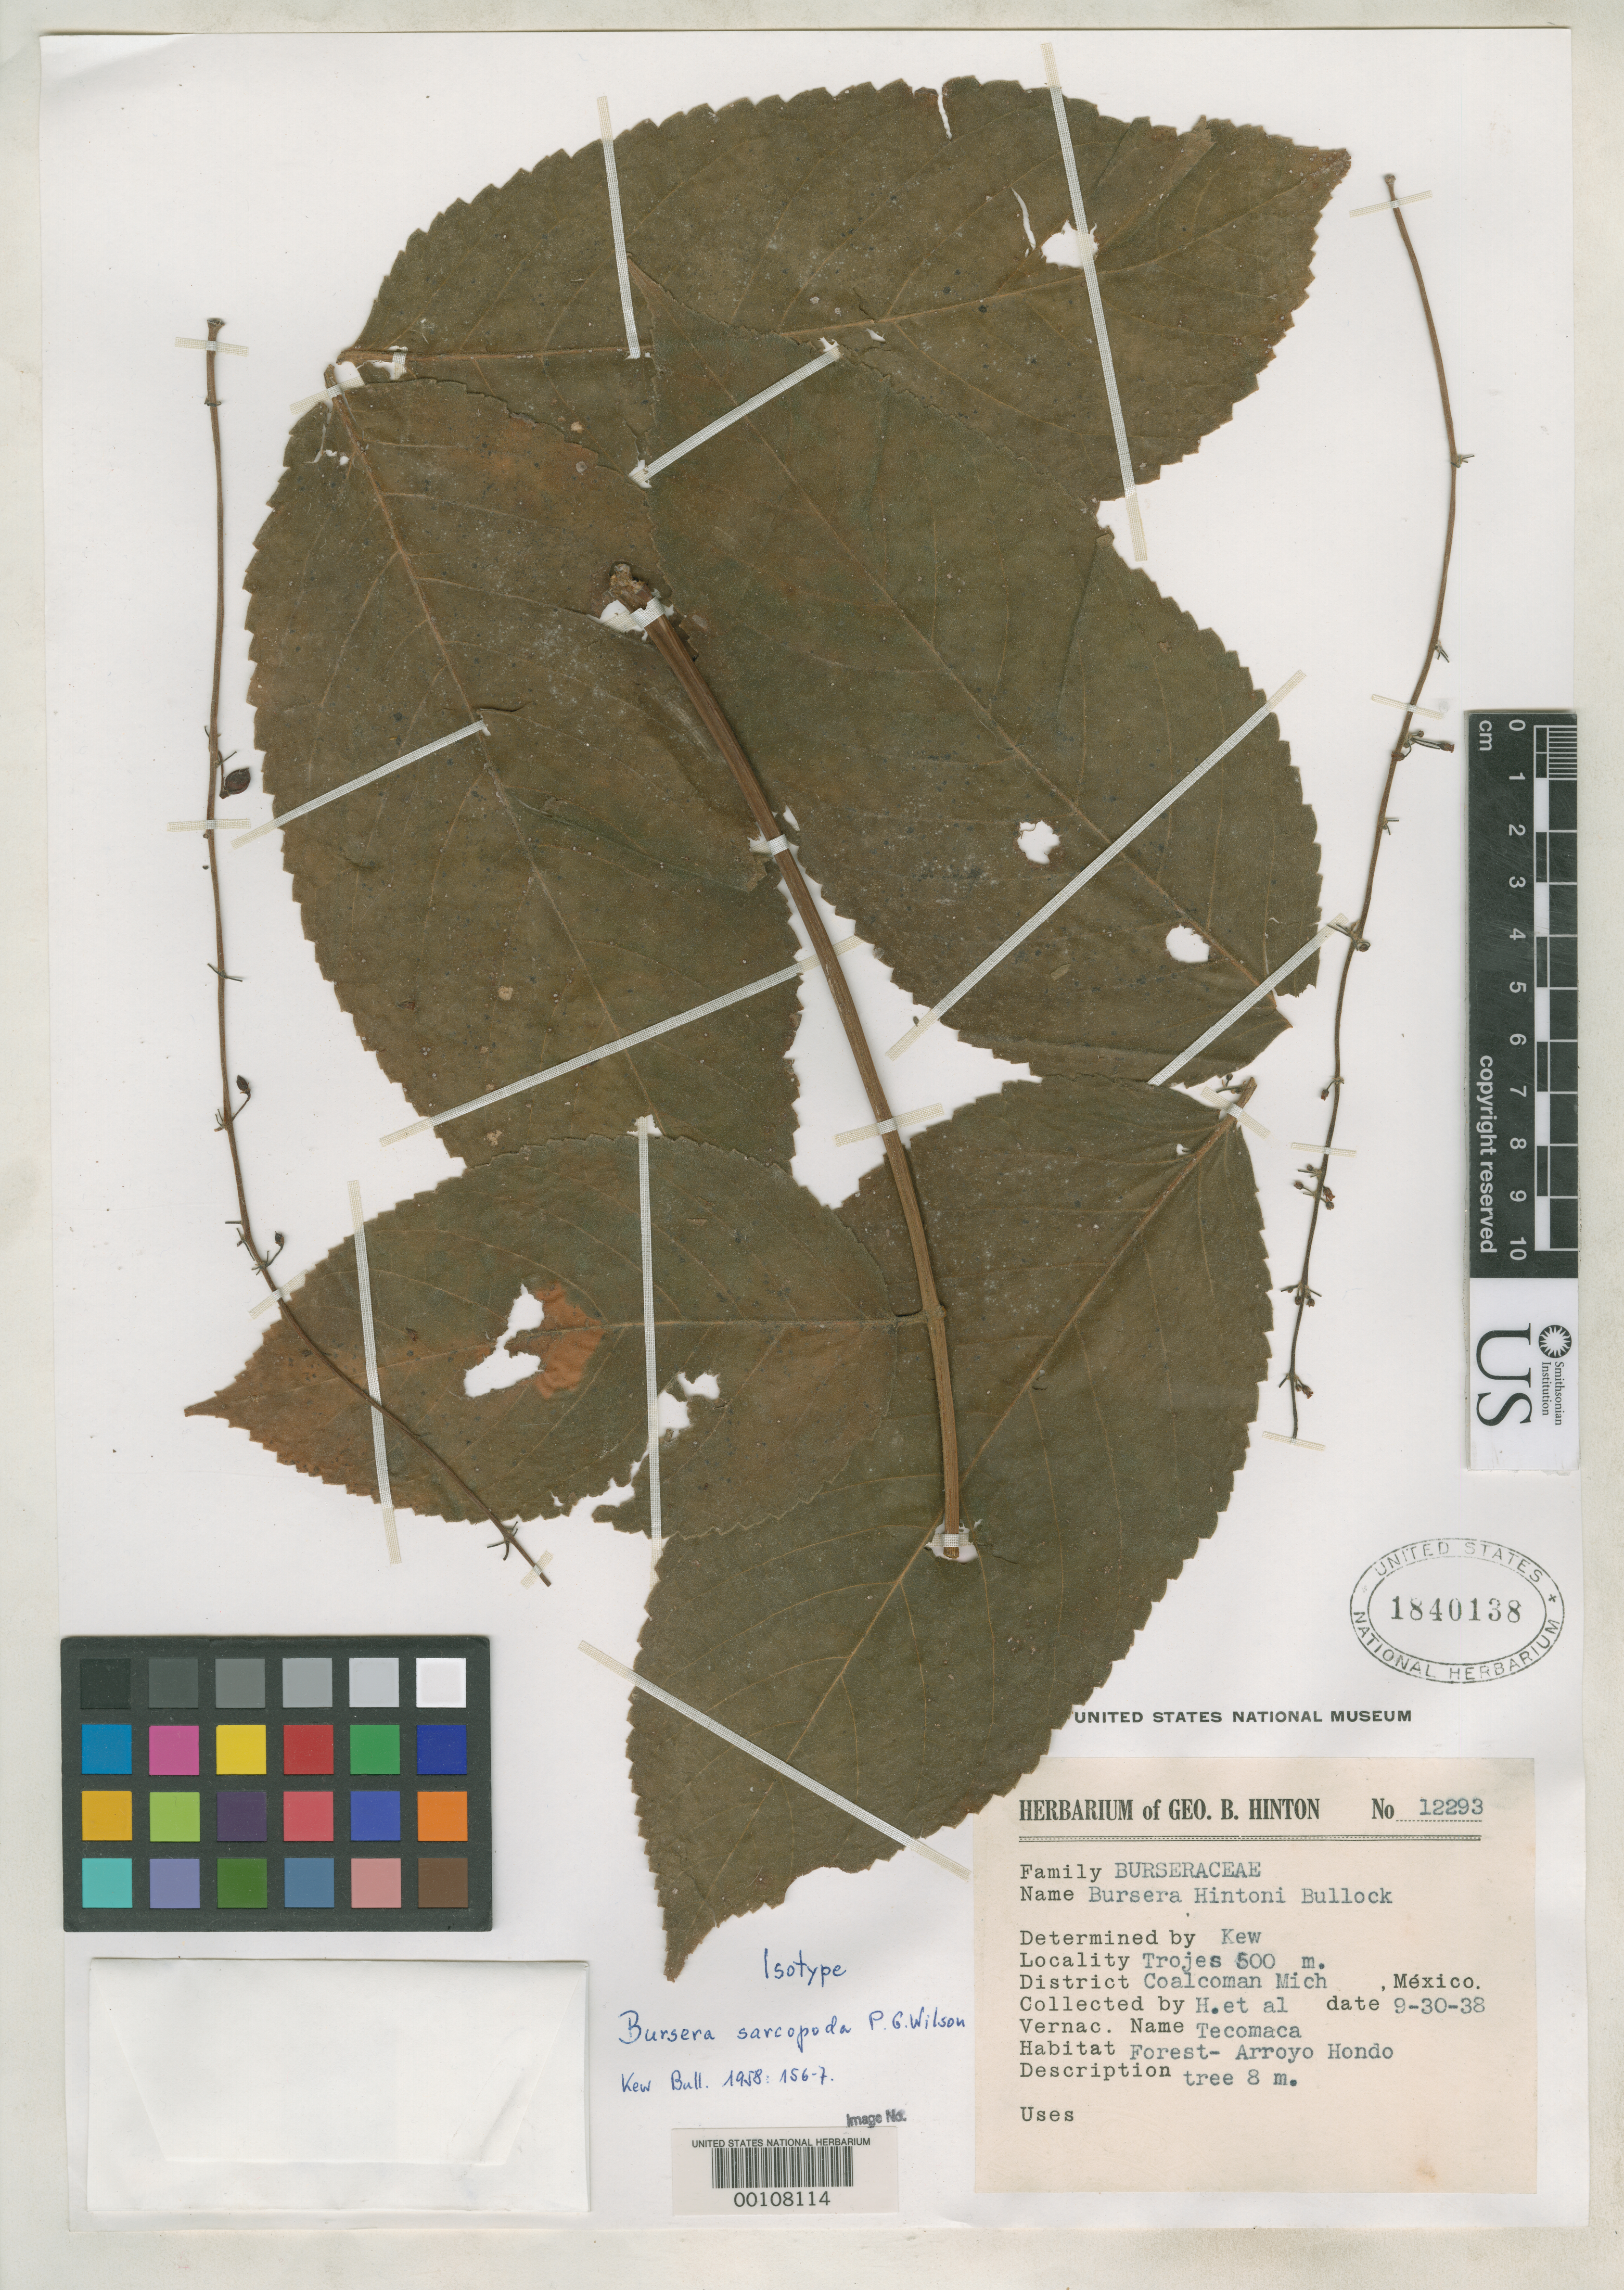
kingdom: Plantae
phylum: Tracheophyta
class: Magnoliopsida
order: Sapindales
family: Burseraceae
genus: Bursera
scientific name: Bursera sarcopoda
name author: Paul G. Wilson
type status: Isotype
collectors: G. B. Hinton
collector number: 12293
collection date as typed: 30 Sep 1938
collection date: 1938-09-30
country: Mexico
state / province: Michoacán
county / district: Coalcoman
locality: Trojes.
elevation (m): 500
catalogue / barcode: US 1840138